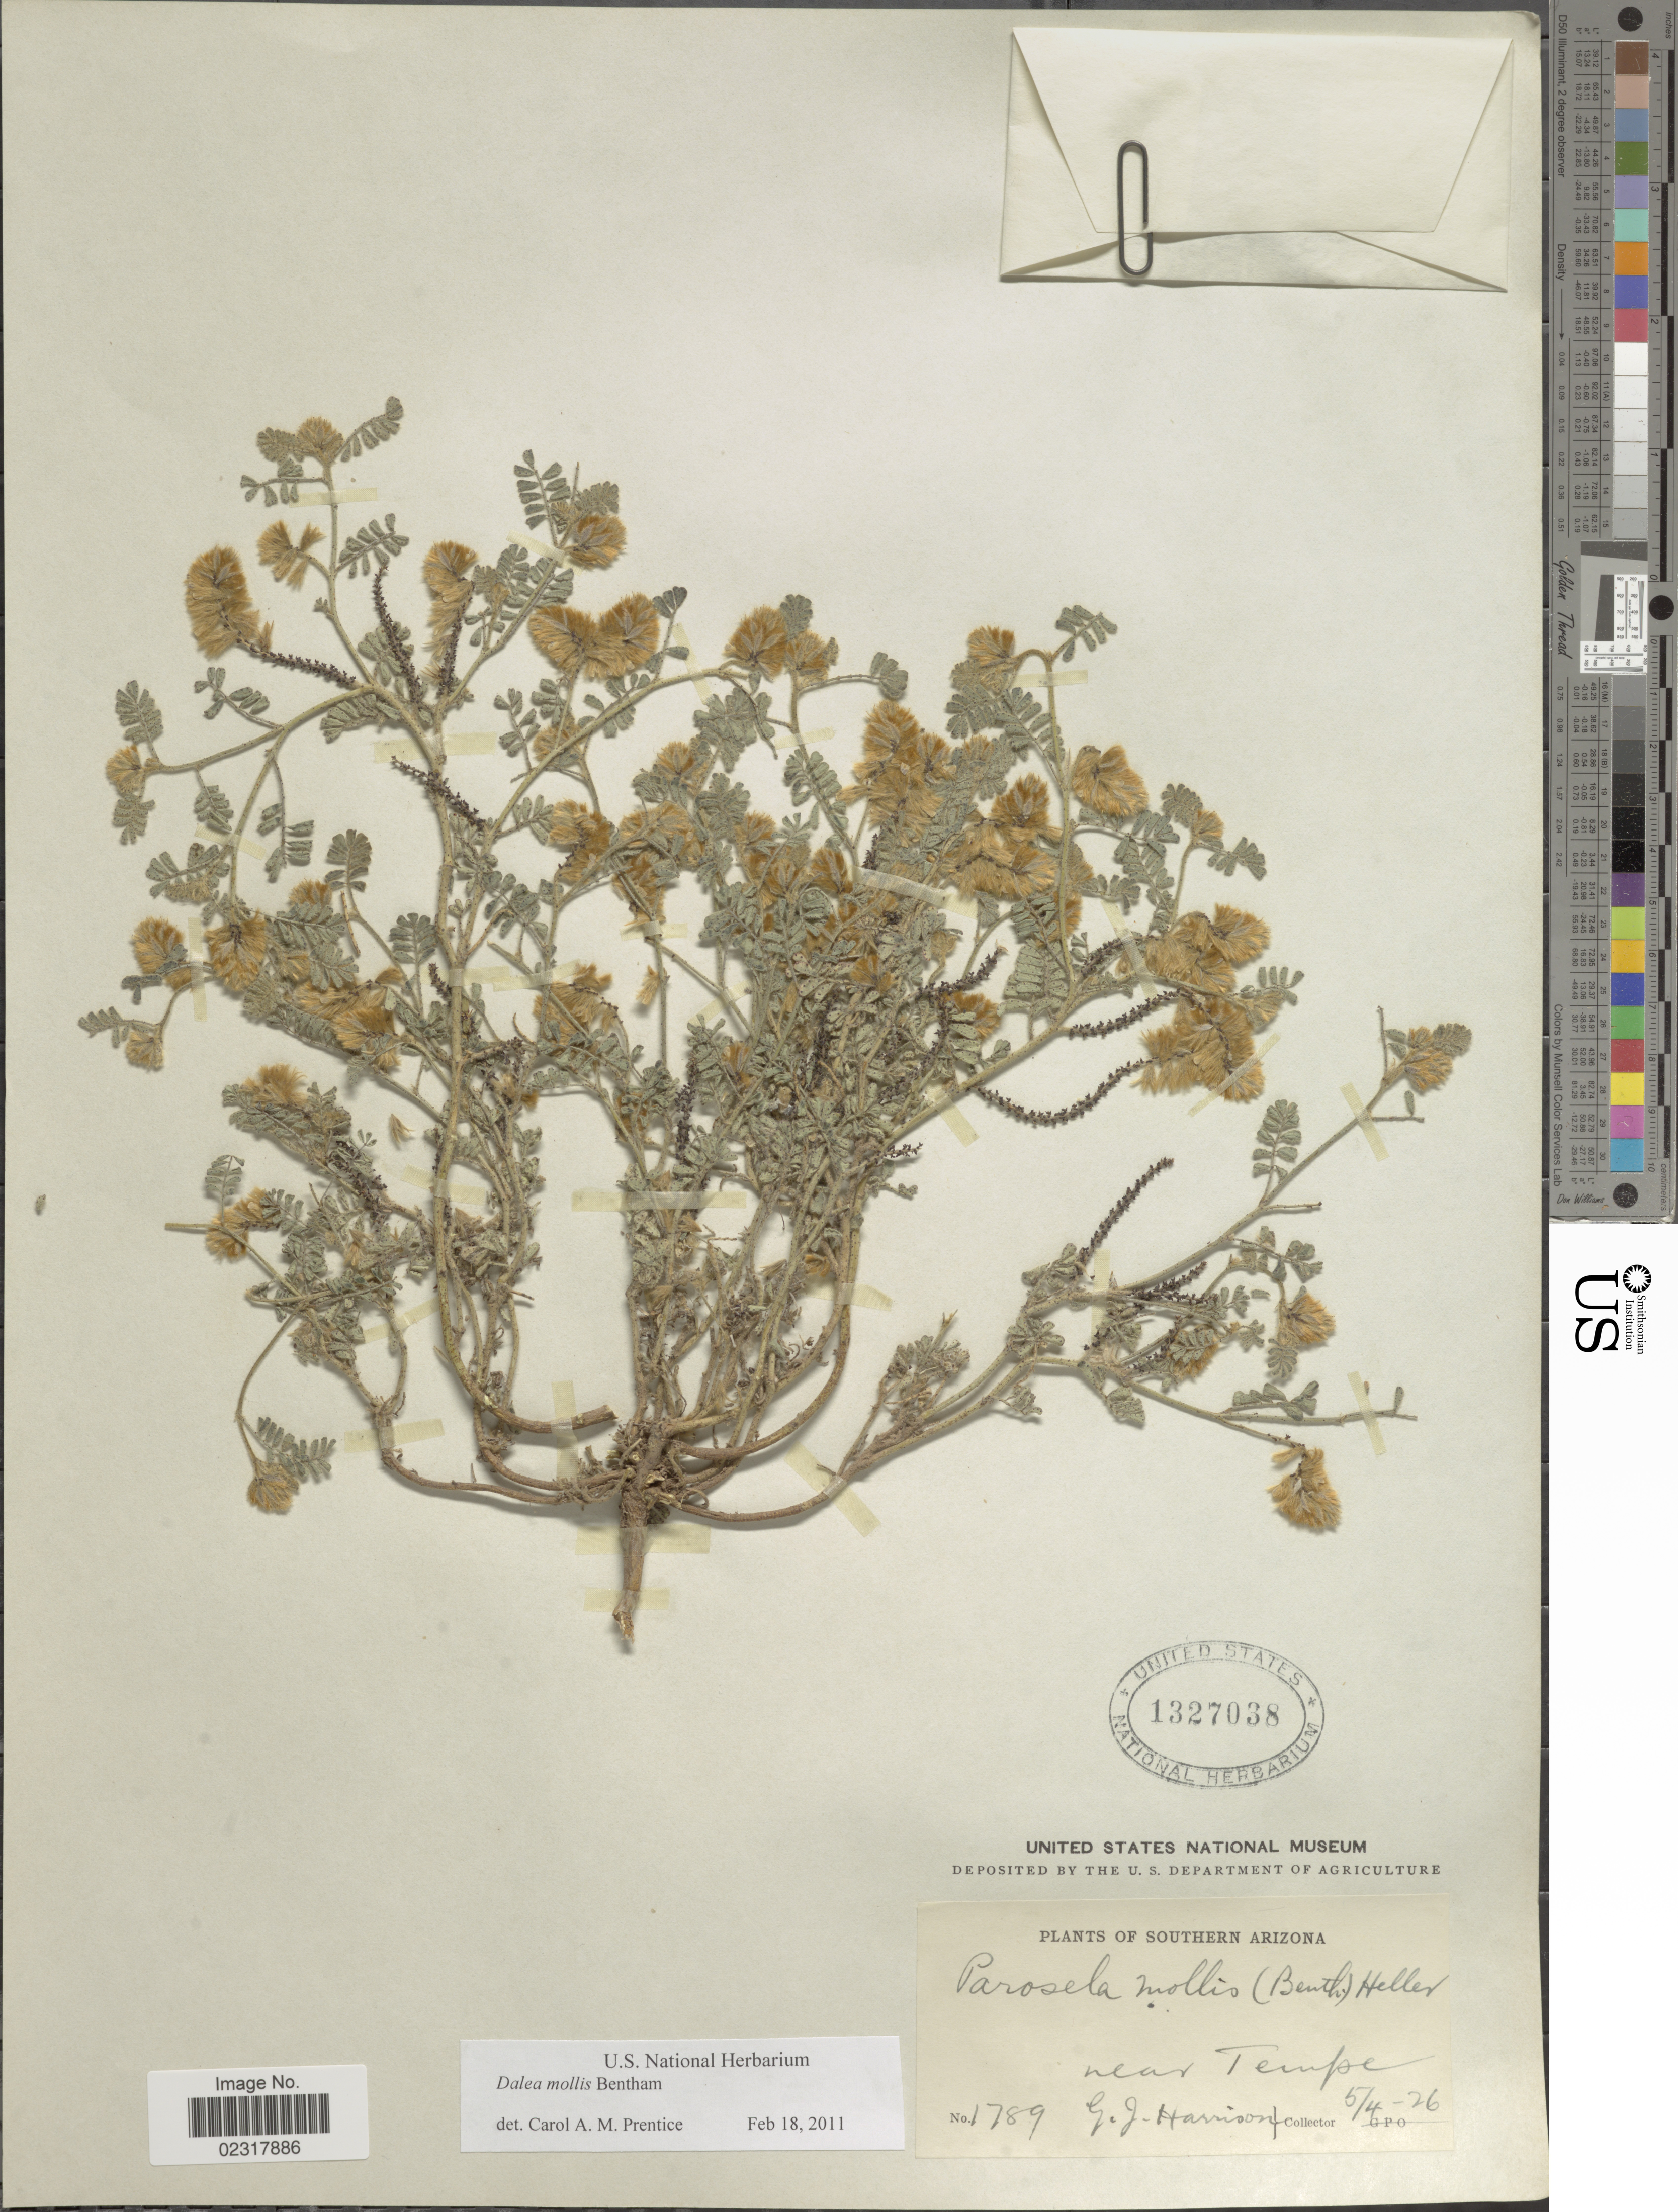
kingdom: Plantae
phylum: Tracheophyta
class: Magnoliopsida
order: Fabales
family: Fabaceae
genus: Dalea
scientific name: Dalea mollis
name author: Benth.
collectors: G. J. Harrison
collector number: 1789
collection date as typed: Transcribed d/m/y: 4/5/26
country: United States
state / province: Arizona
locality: Southern Arizona. Near Tempe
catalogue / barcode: US 1327038